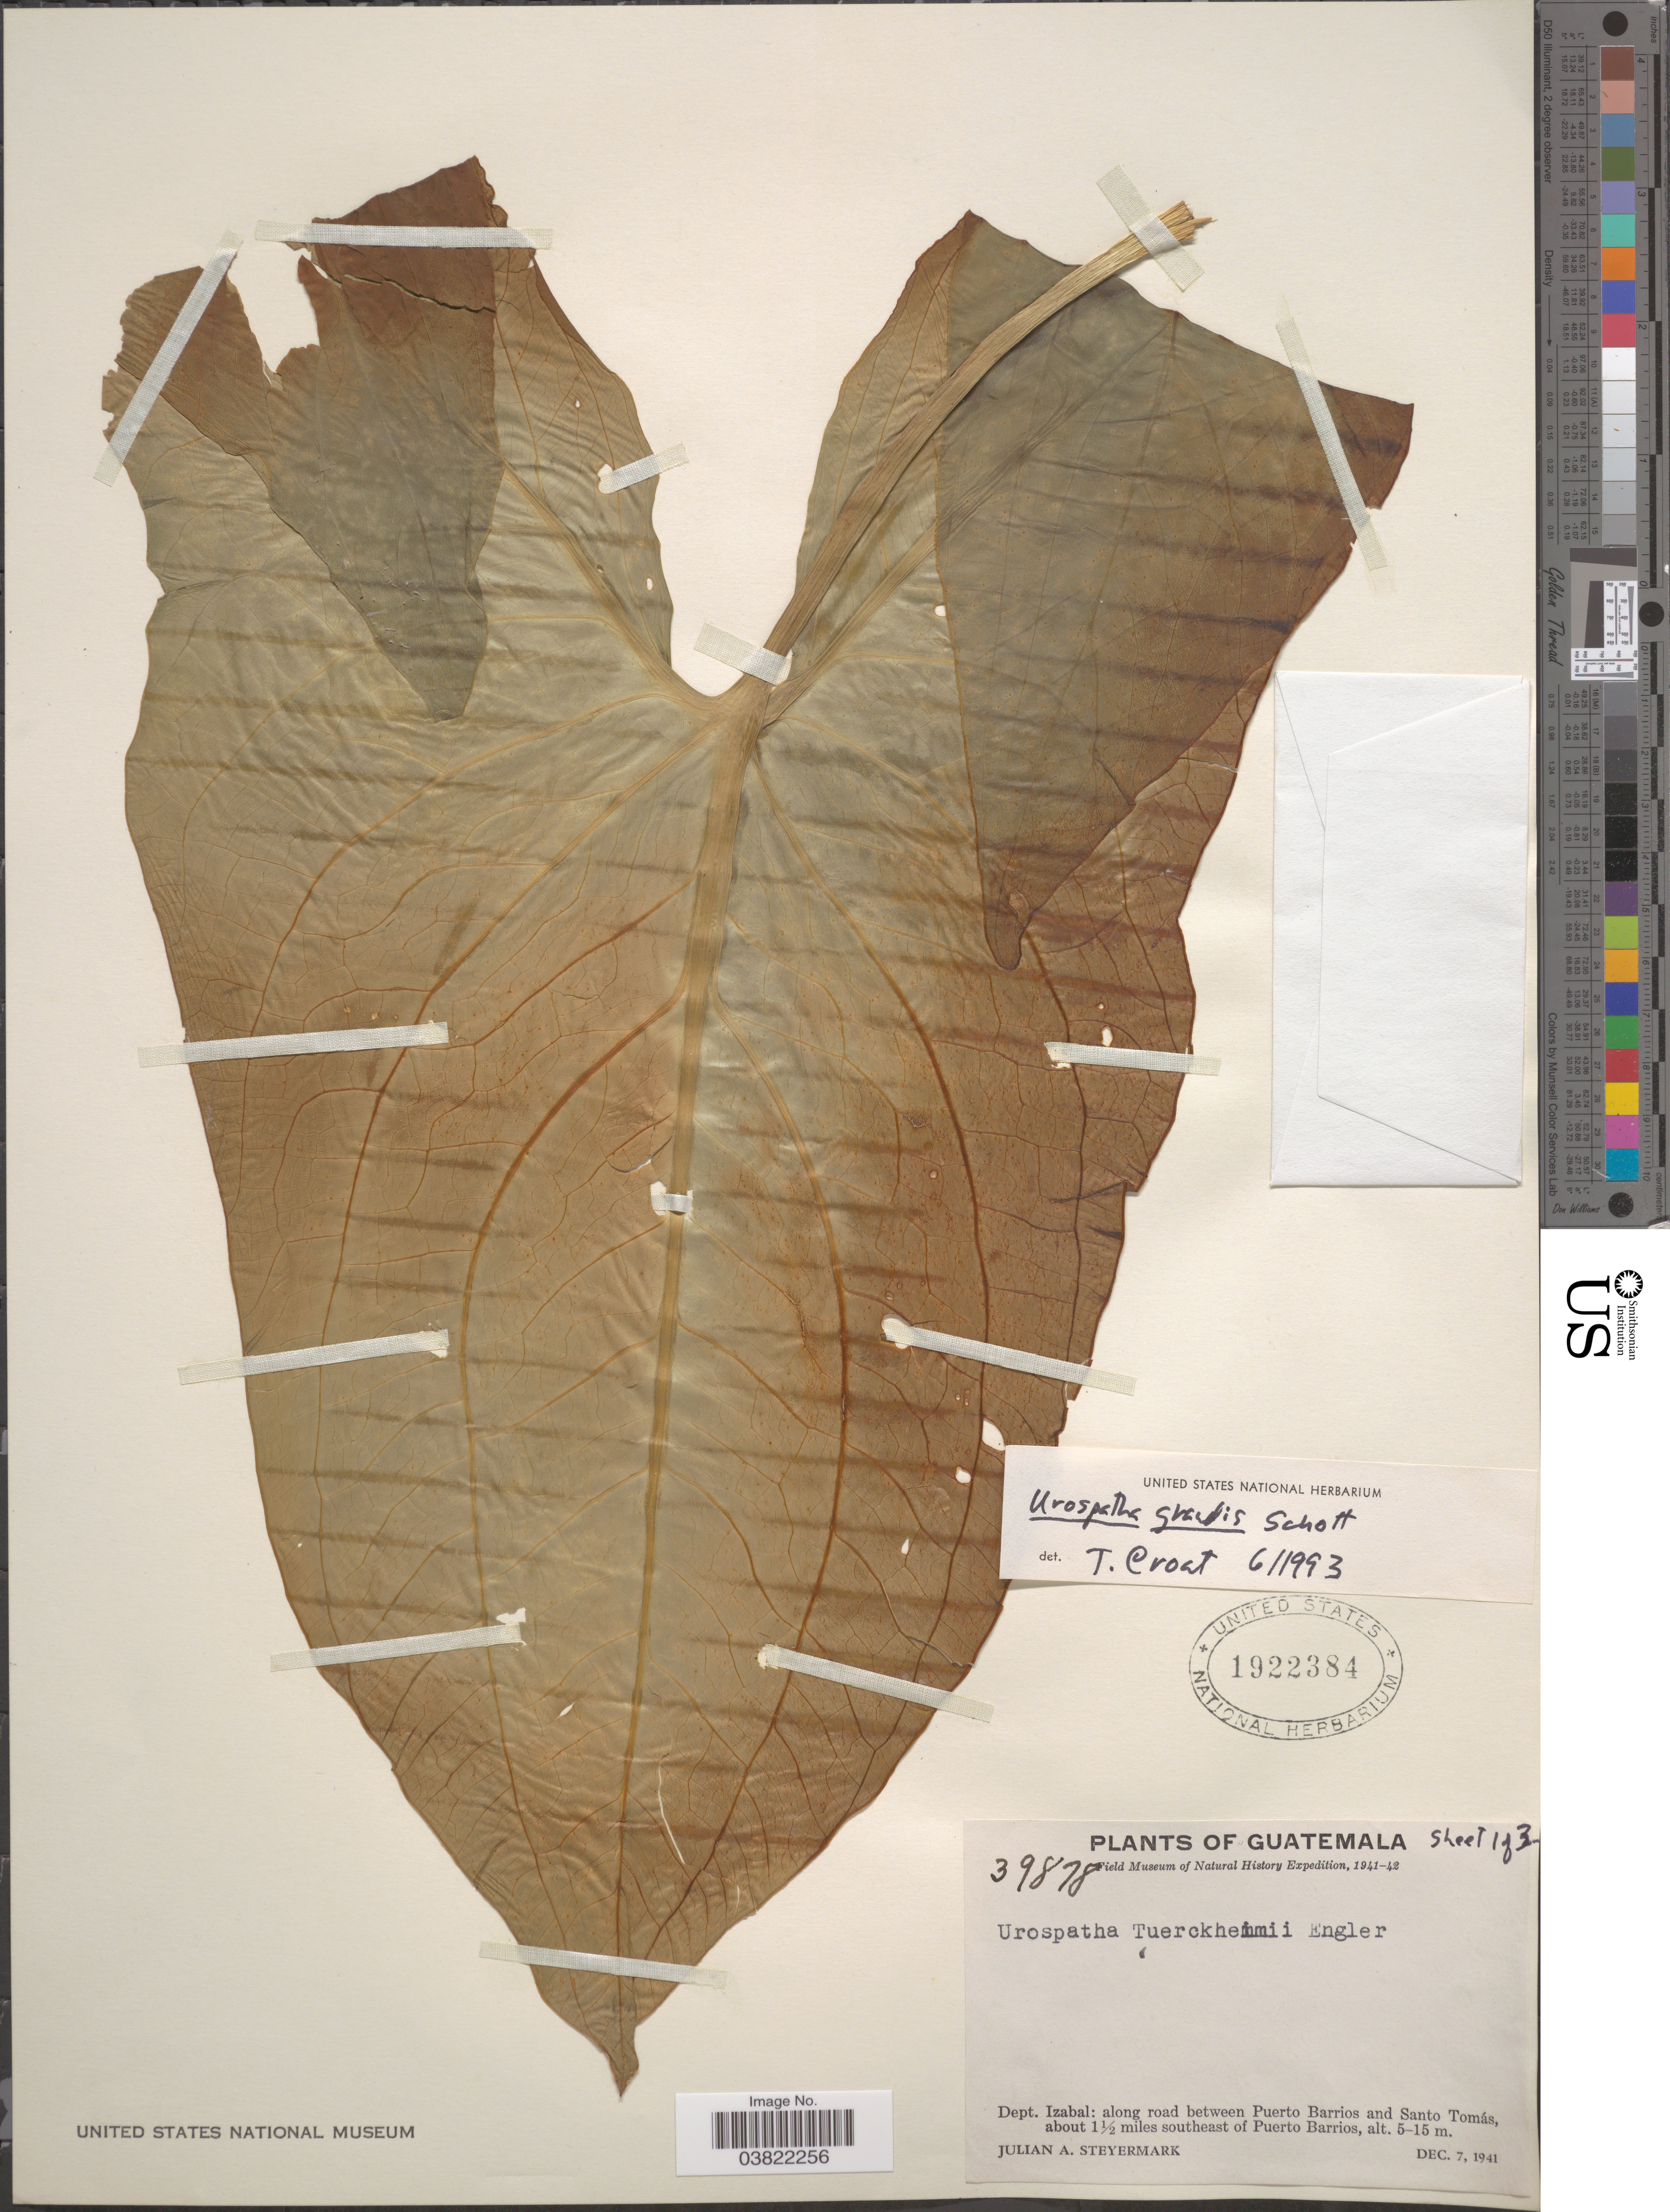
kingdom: Plantae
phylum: Tracheophyta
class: Liliopsida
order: Alismatales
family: Araceae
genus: Urospatha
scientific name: Urospatha grandis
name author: Schott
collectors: J. Steyermark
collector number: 39878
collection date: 1941-12-07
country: Guatemala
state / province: Izabal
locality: Dept. Izabal: along road between Puerto Barrios and Santo Tomás, about 1½ miles southeast of Puerto Barrios.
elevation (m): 5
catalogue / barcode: US 1922384